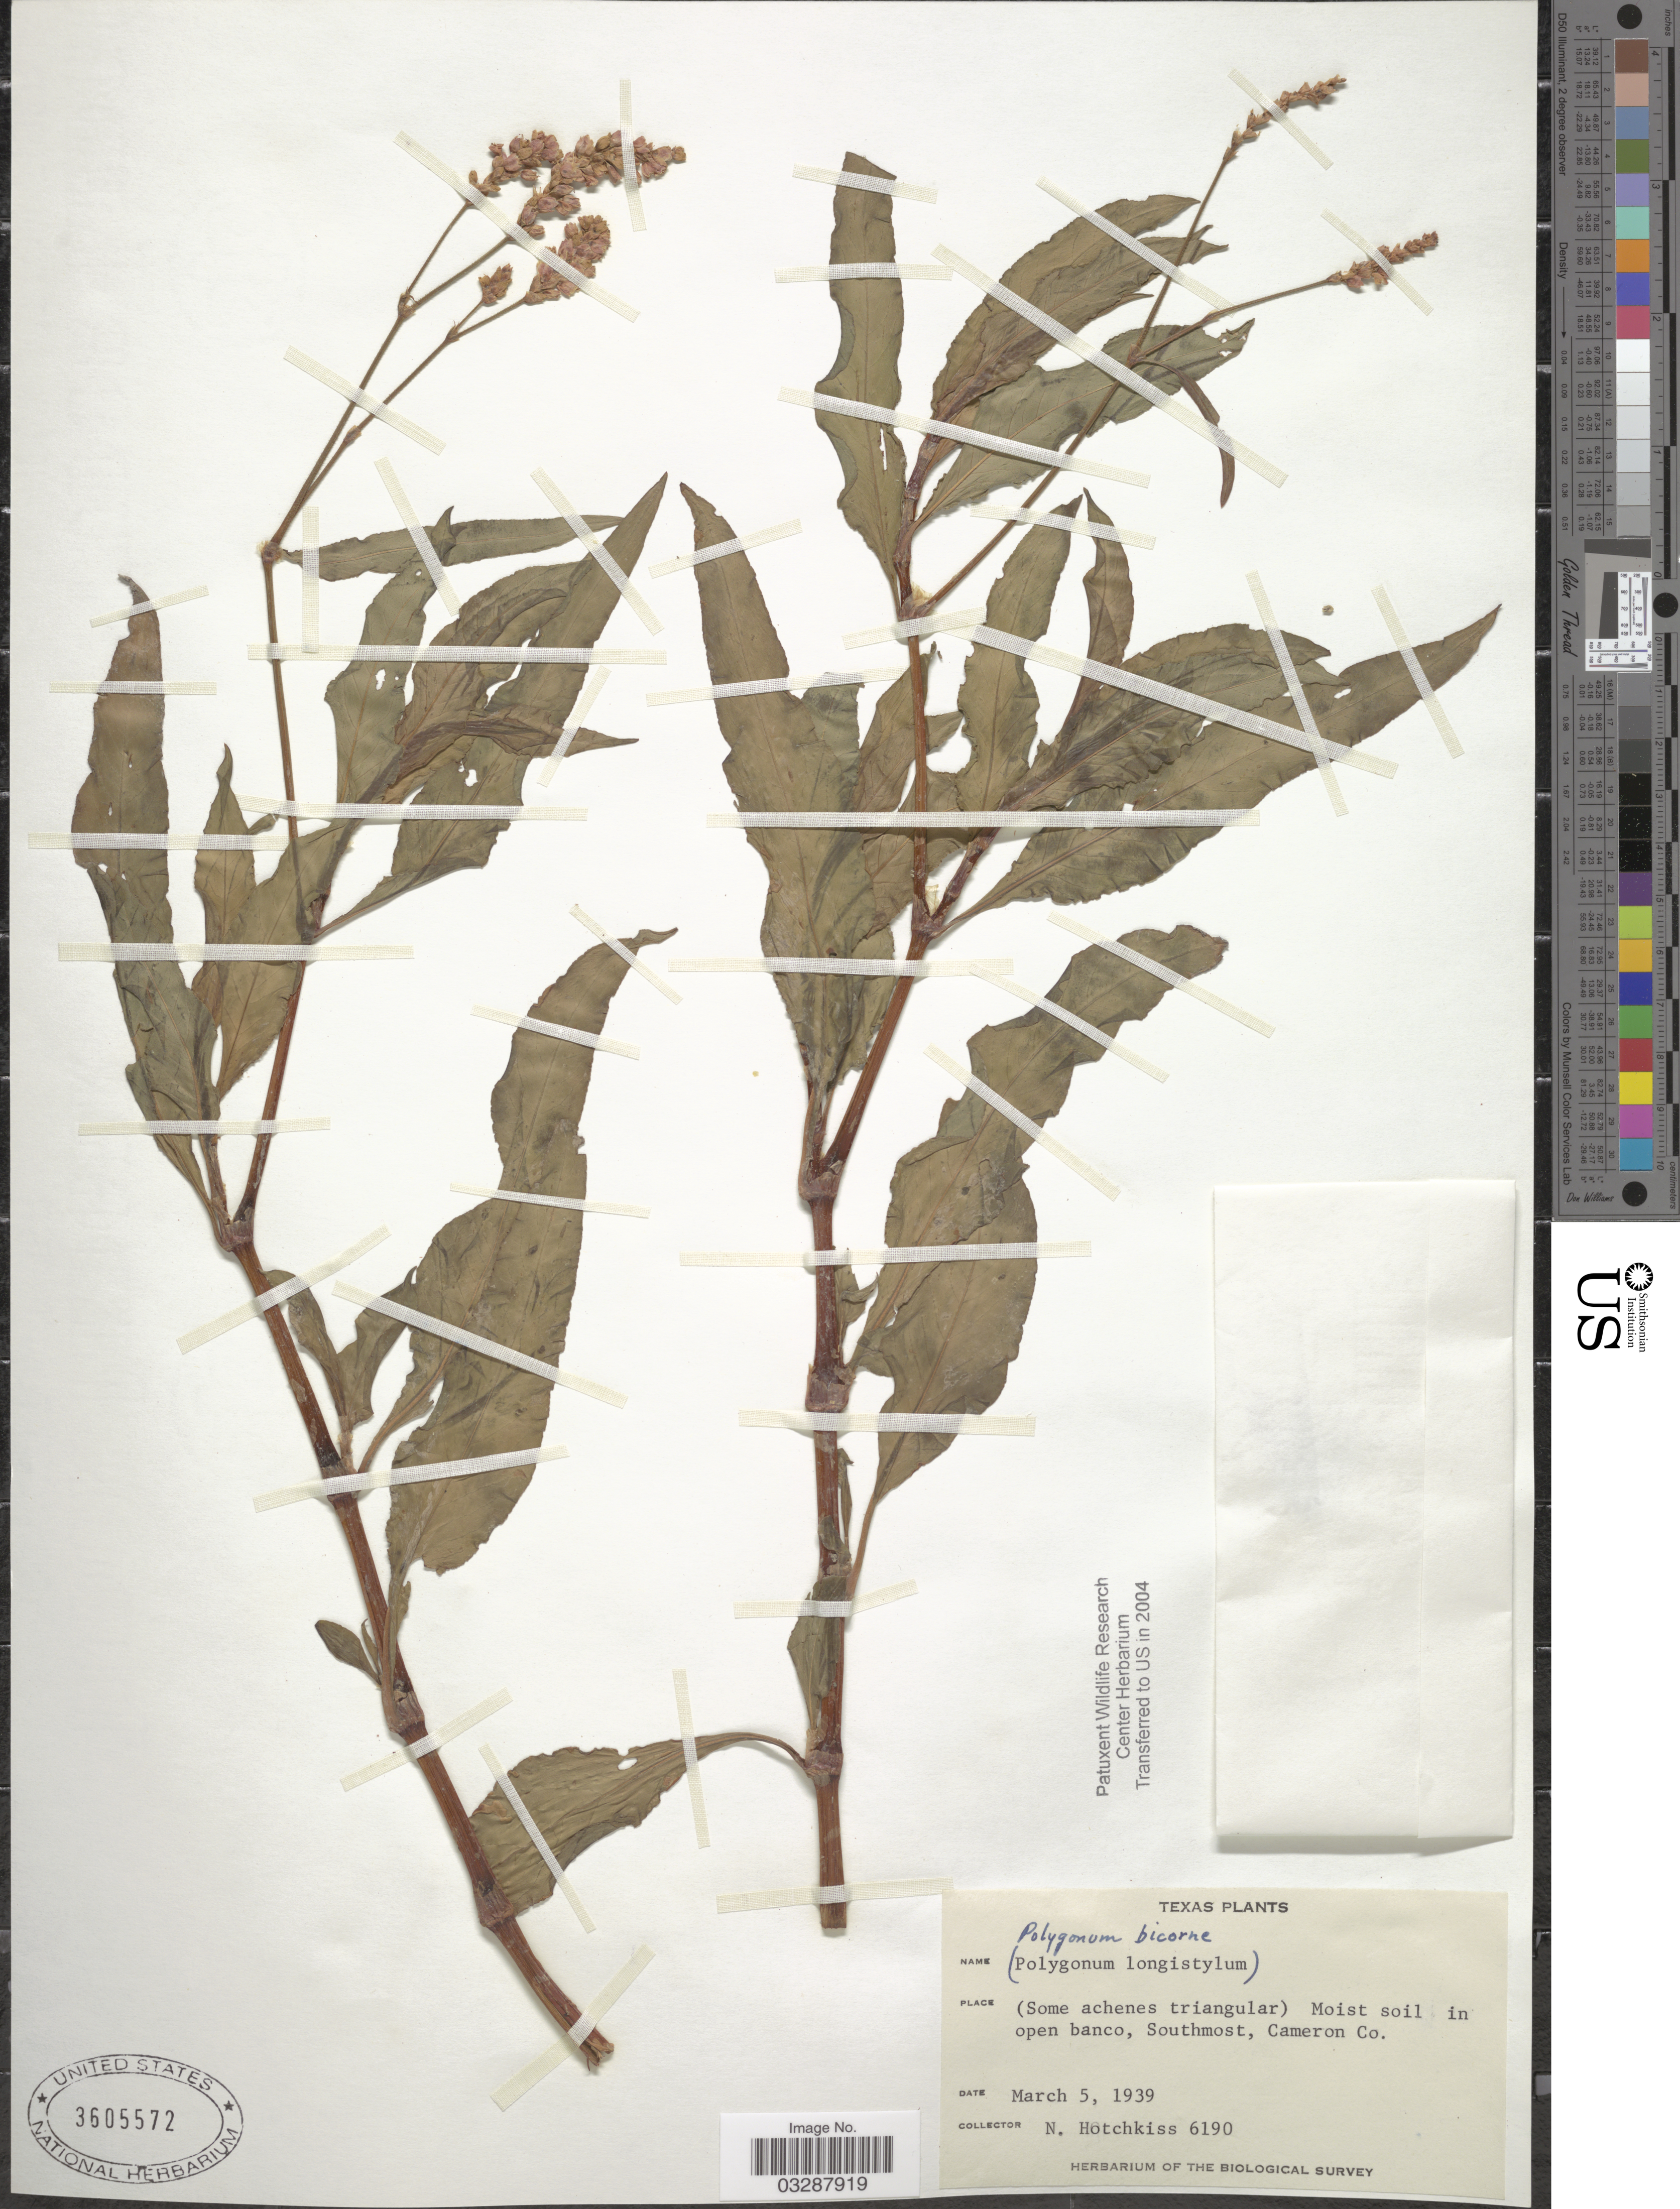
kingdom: Plantae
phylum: Tracheophyta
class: Magnoliopsida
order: Caryophyllales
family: Polygonaceae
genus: Persicaria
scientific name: Persicaria bicornis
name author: (Raf.) Nieuwl.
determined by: Atha, D. E.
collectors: N. Hotchkiss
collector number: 6190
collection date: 1939-03-05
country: United States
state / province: Texas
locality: (Some achenes triangular) Moist soil in open banco, Southmost, Cameron Co.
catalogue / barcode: US 3605572